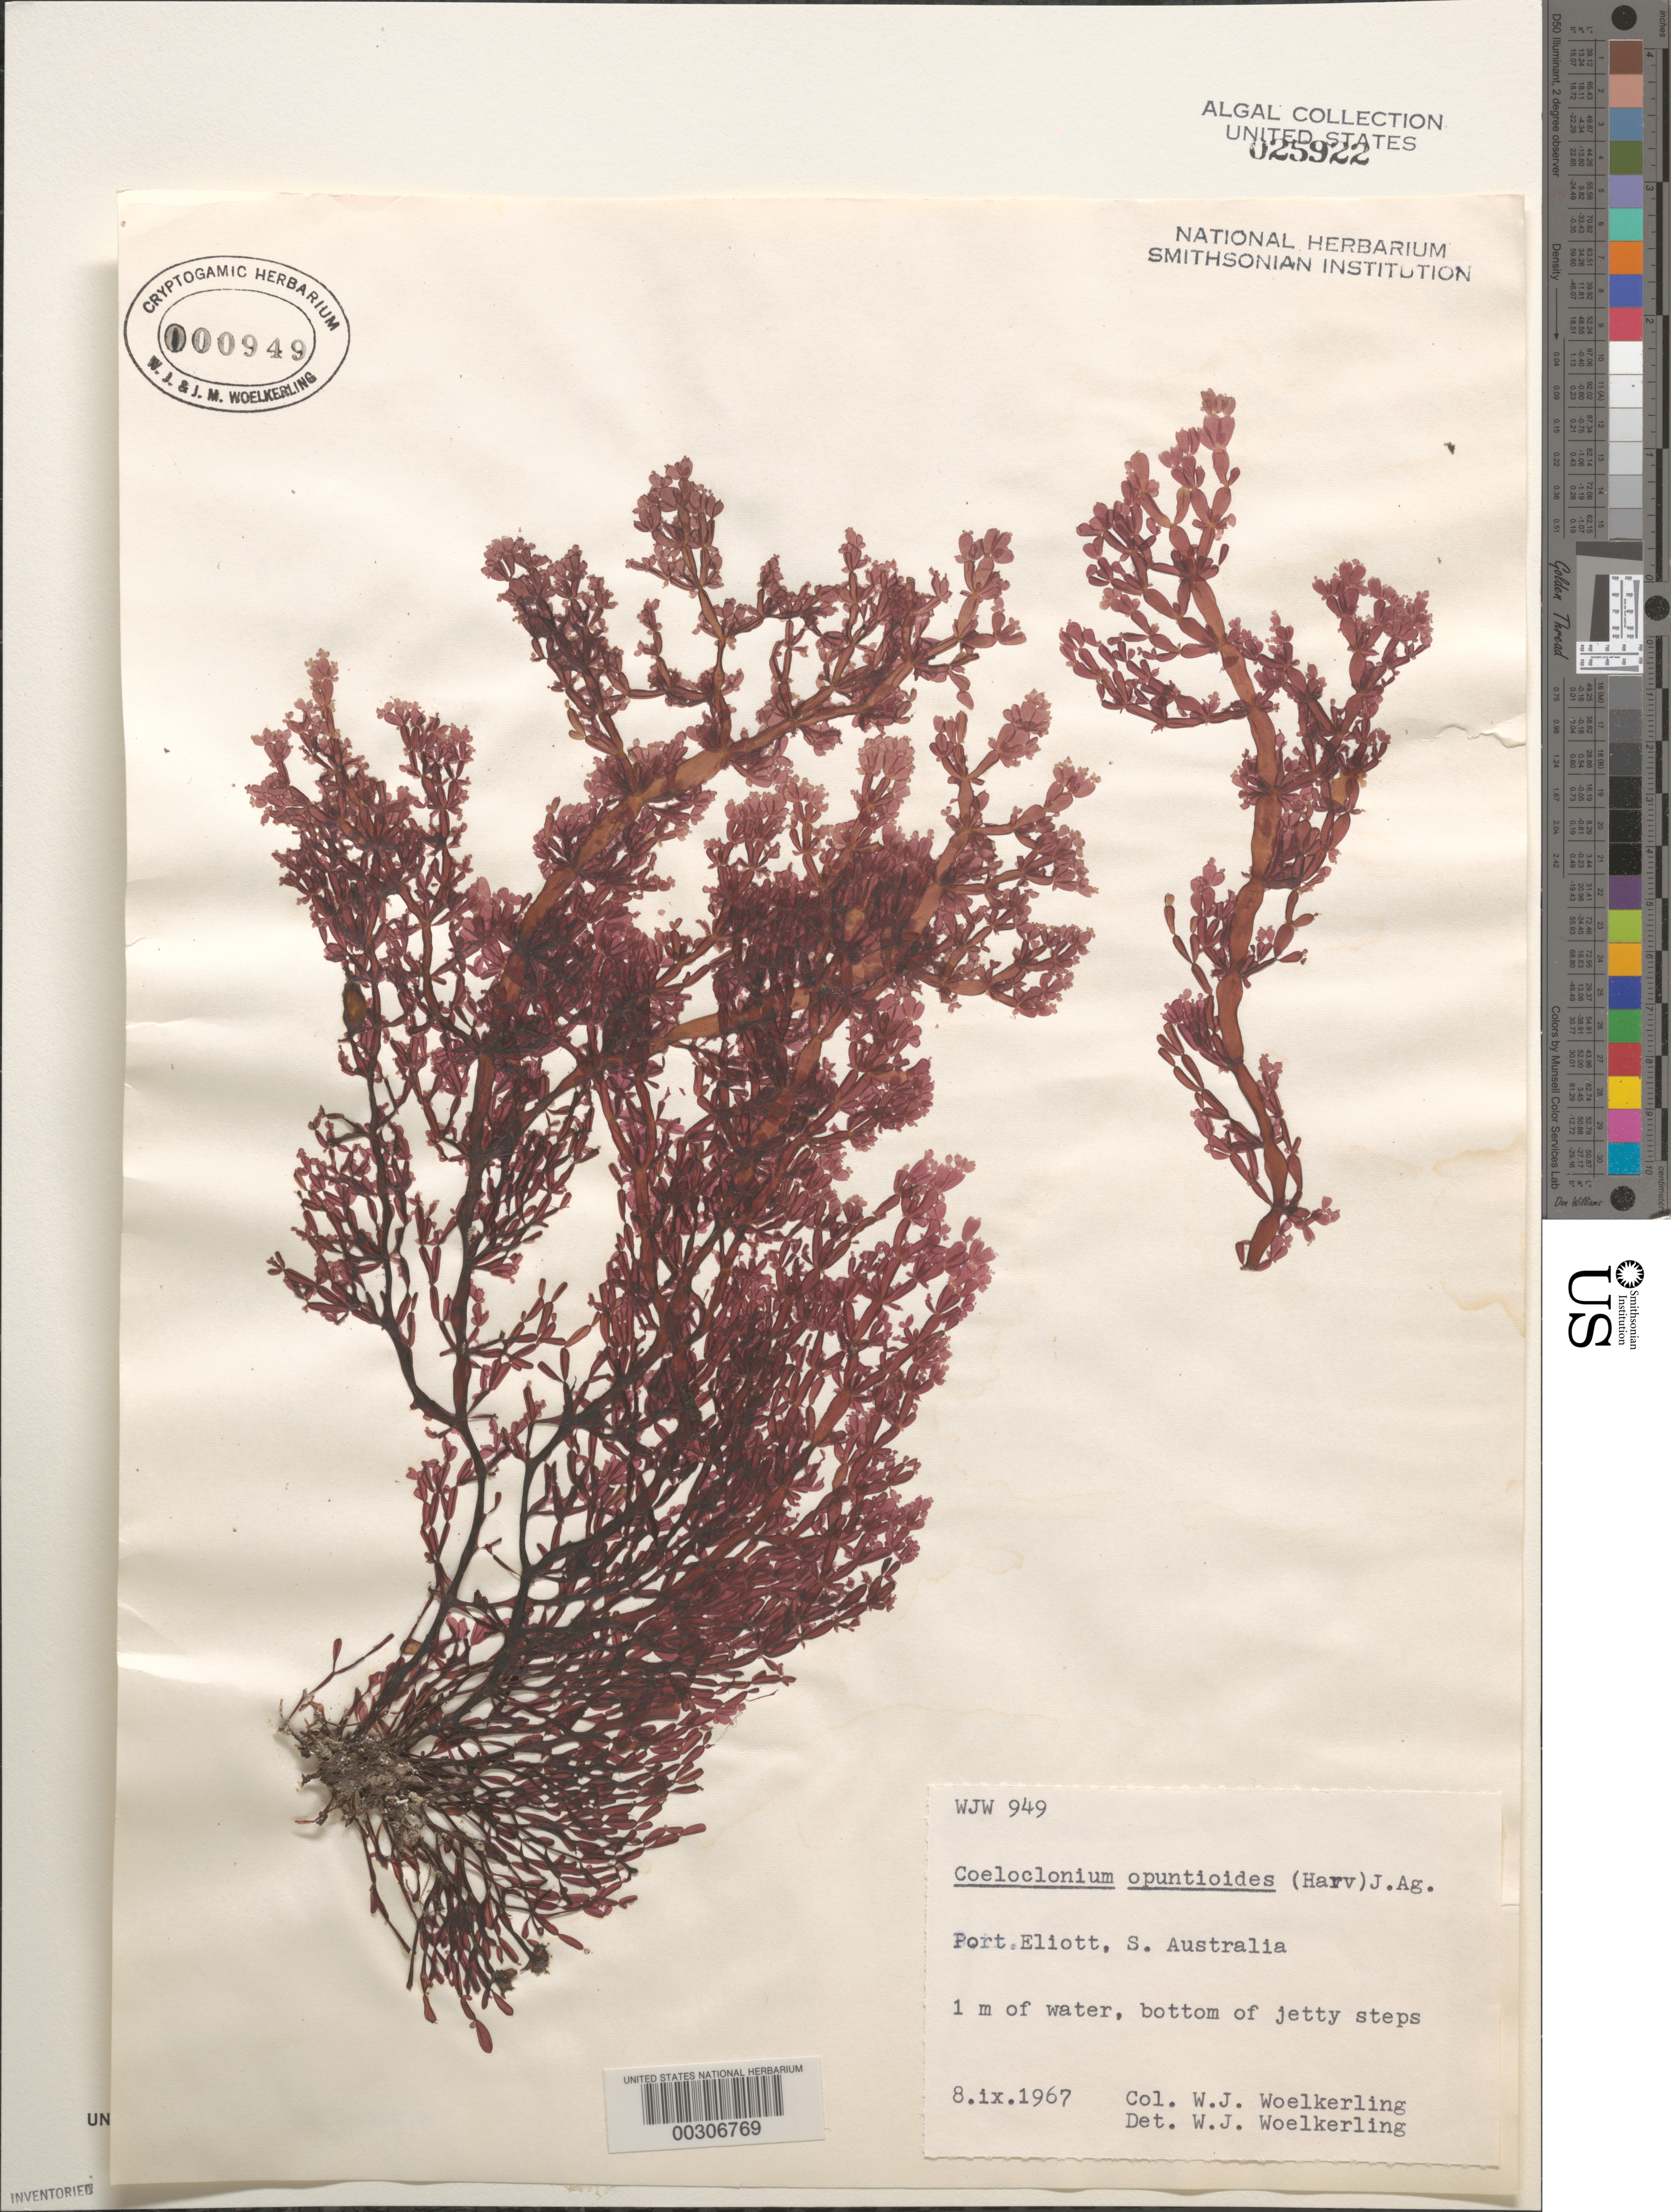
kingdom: Plantae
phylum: Rhodophyta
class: Florideophyceae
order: Ceramiales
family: Rhodomelaceae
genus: Coeloclonium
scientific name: Coeloclonium opuntioides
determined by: Woelkerling, W. J.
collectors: W. Woelkerling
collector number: WJW 949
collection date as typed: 08 Sep 1967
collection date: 1967-09-08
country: Australia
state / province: South Australia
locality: Port Elliot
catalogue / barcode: US 25922